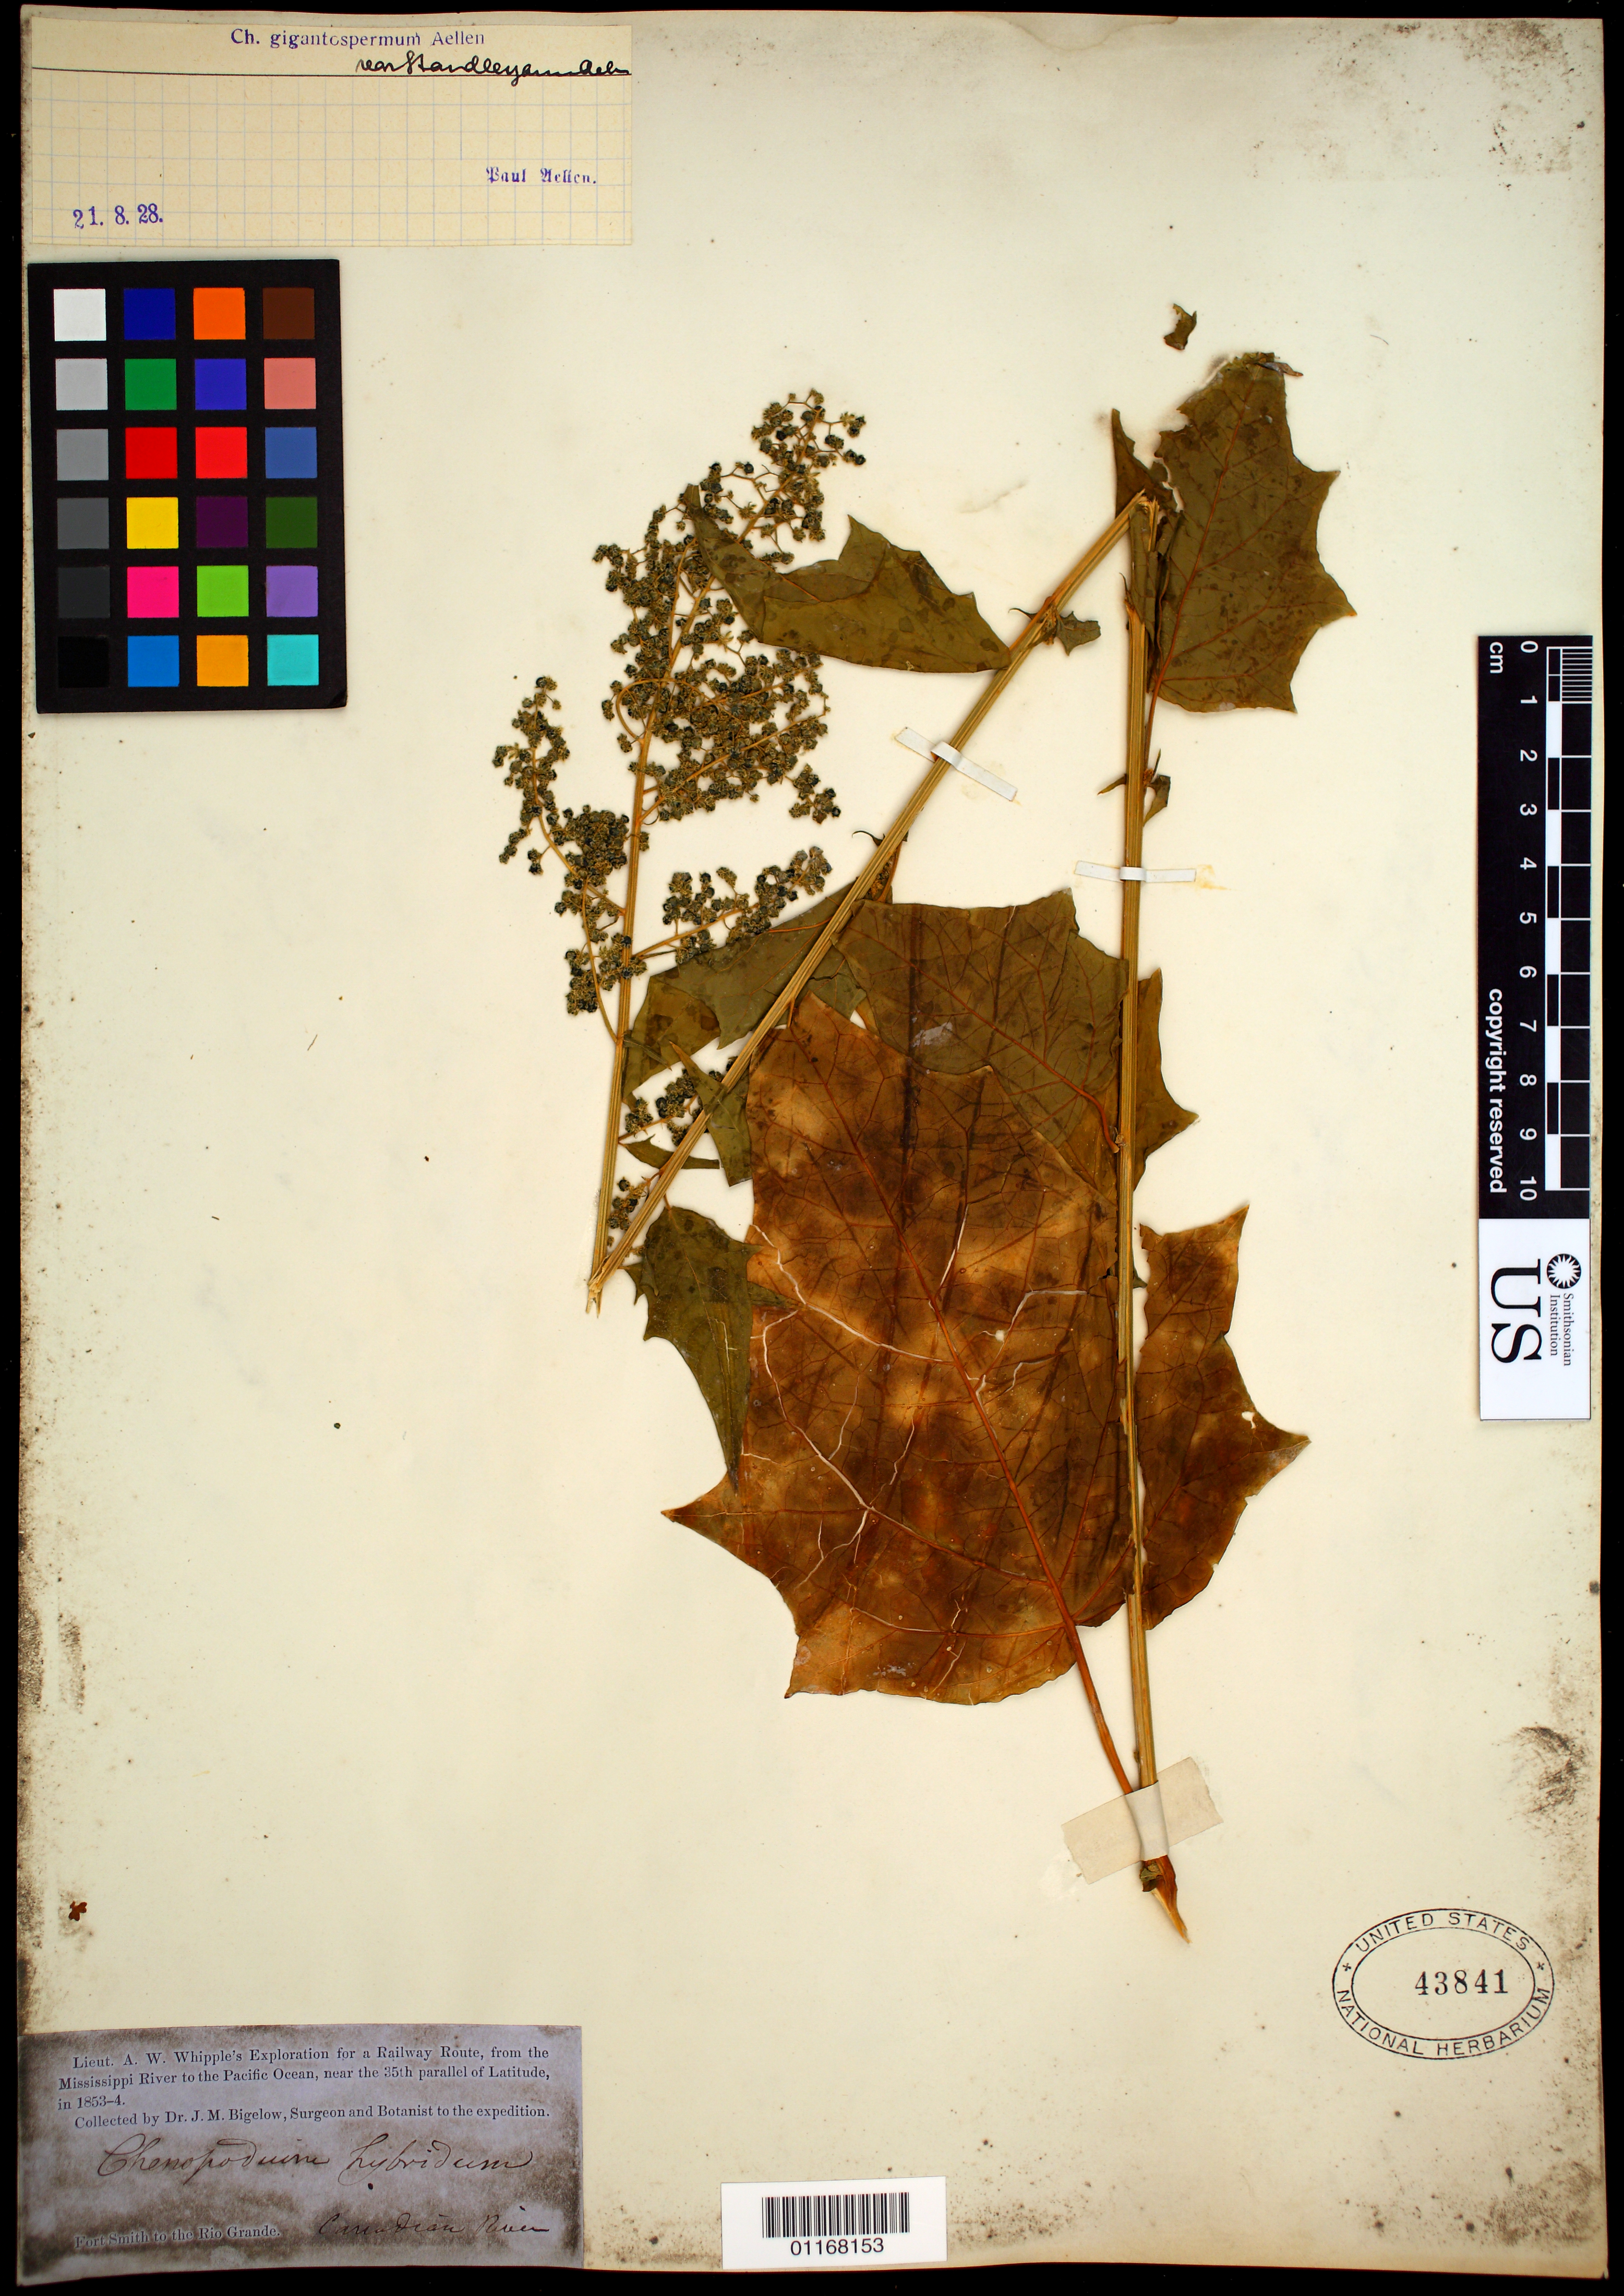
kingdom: Plantae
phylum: Tracheophyta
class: Magnoliopsida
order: Caryophyllales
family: Amaranthaceae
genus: Chenopodium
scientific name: Chenopodium gigantospermum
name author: Aellen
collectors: J. M. Bigelow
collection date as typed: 1853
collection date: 1853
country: United States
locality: Between Fort Smith and Rio Grande, Canadian River.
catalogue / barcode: US 43841